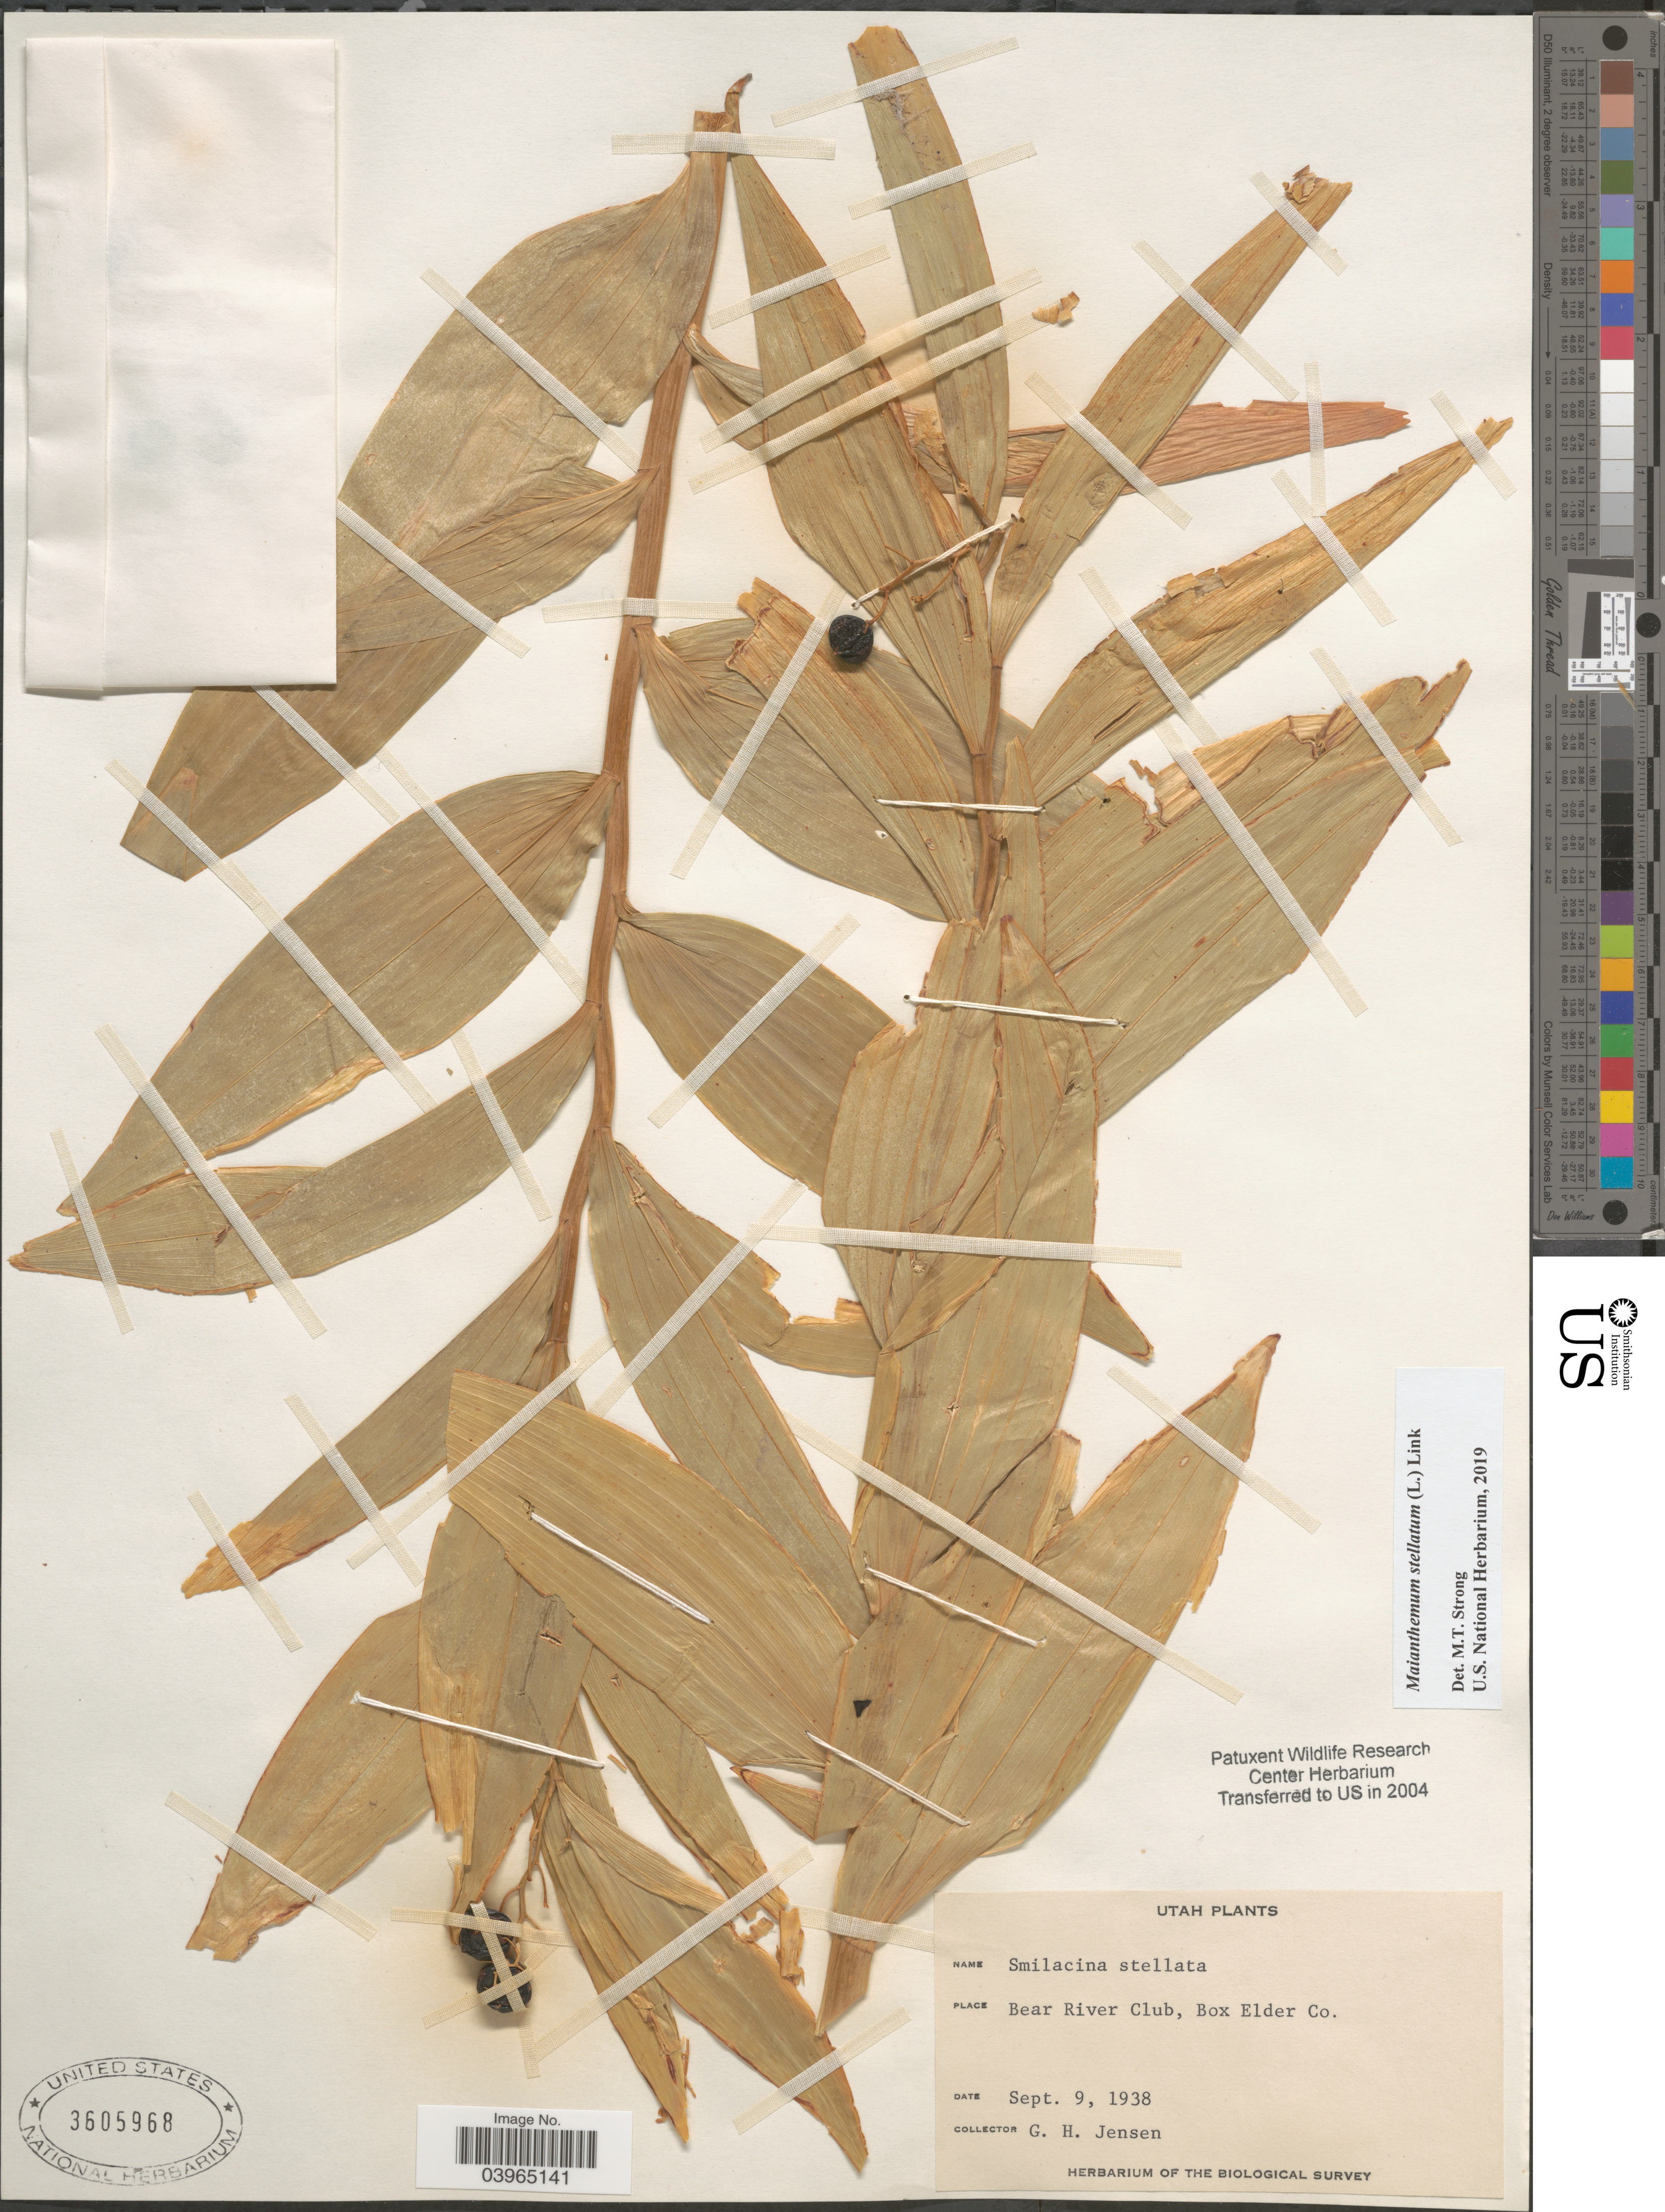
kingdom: Plantae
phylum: Tracheophyta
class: Liliopsida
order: Asparagales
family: Asparagaceae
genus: Maianthemum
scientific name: Maianthemum stellatum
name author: (L.) Link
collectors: G. H. Jensen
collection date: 1938-09-09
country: United States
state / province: Utah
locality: Bear River Club, Box Elder Co.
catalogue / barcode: US 3605968